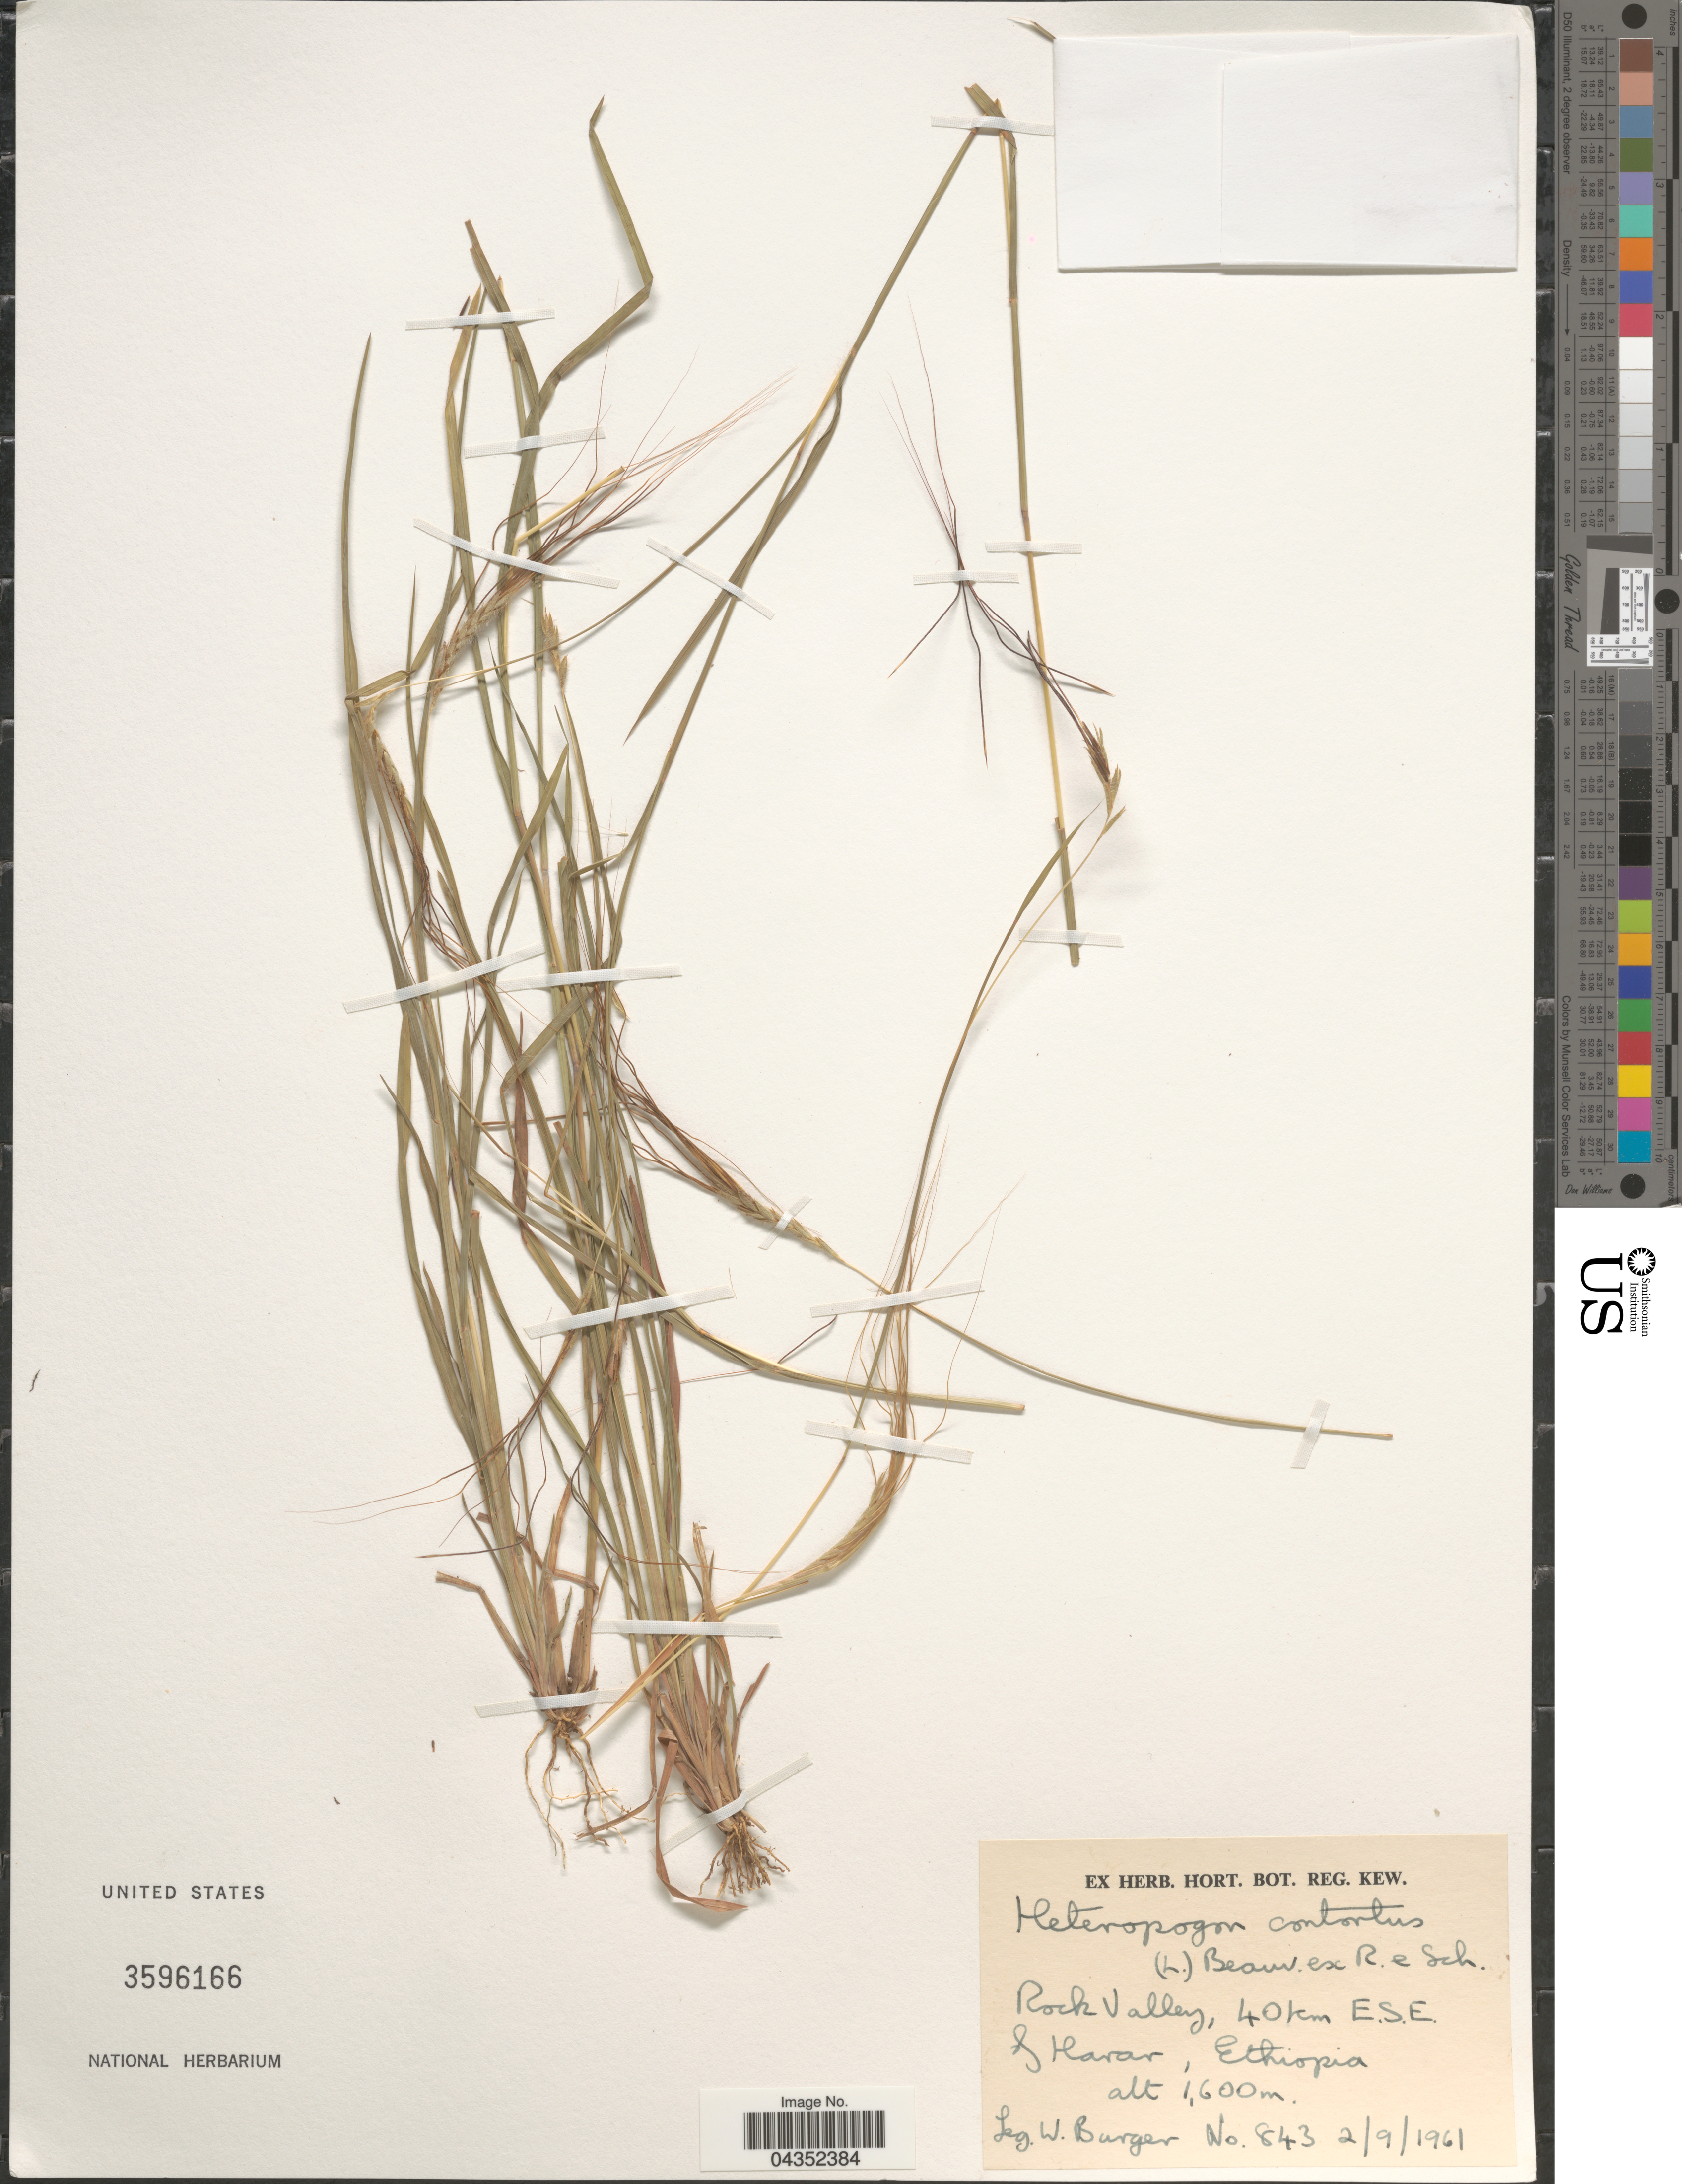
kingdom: Plantae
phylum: Tracheophyta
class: Liliopsida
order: Poales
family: Poaceae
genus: Heteropogon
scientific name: Heteropogon contortus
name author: (L.) P. Beauv. ex Roem. & Schult.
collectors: W. Burger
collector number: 843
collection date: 1961-09-02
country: Ethiopia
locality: Rock Valley, 40 km E.S.E. of Harar.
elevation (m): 1600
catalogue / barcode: US 3596166